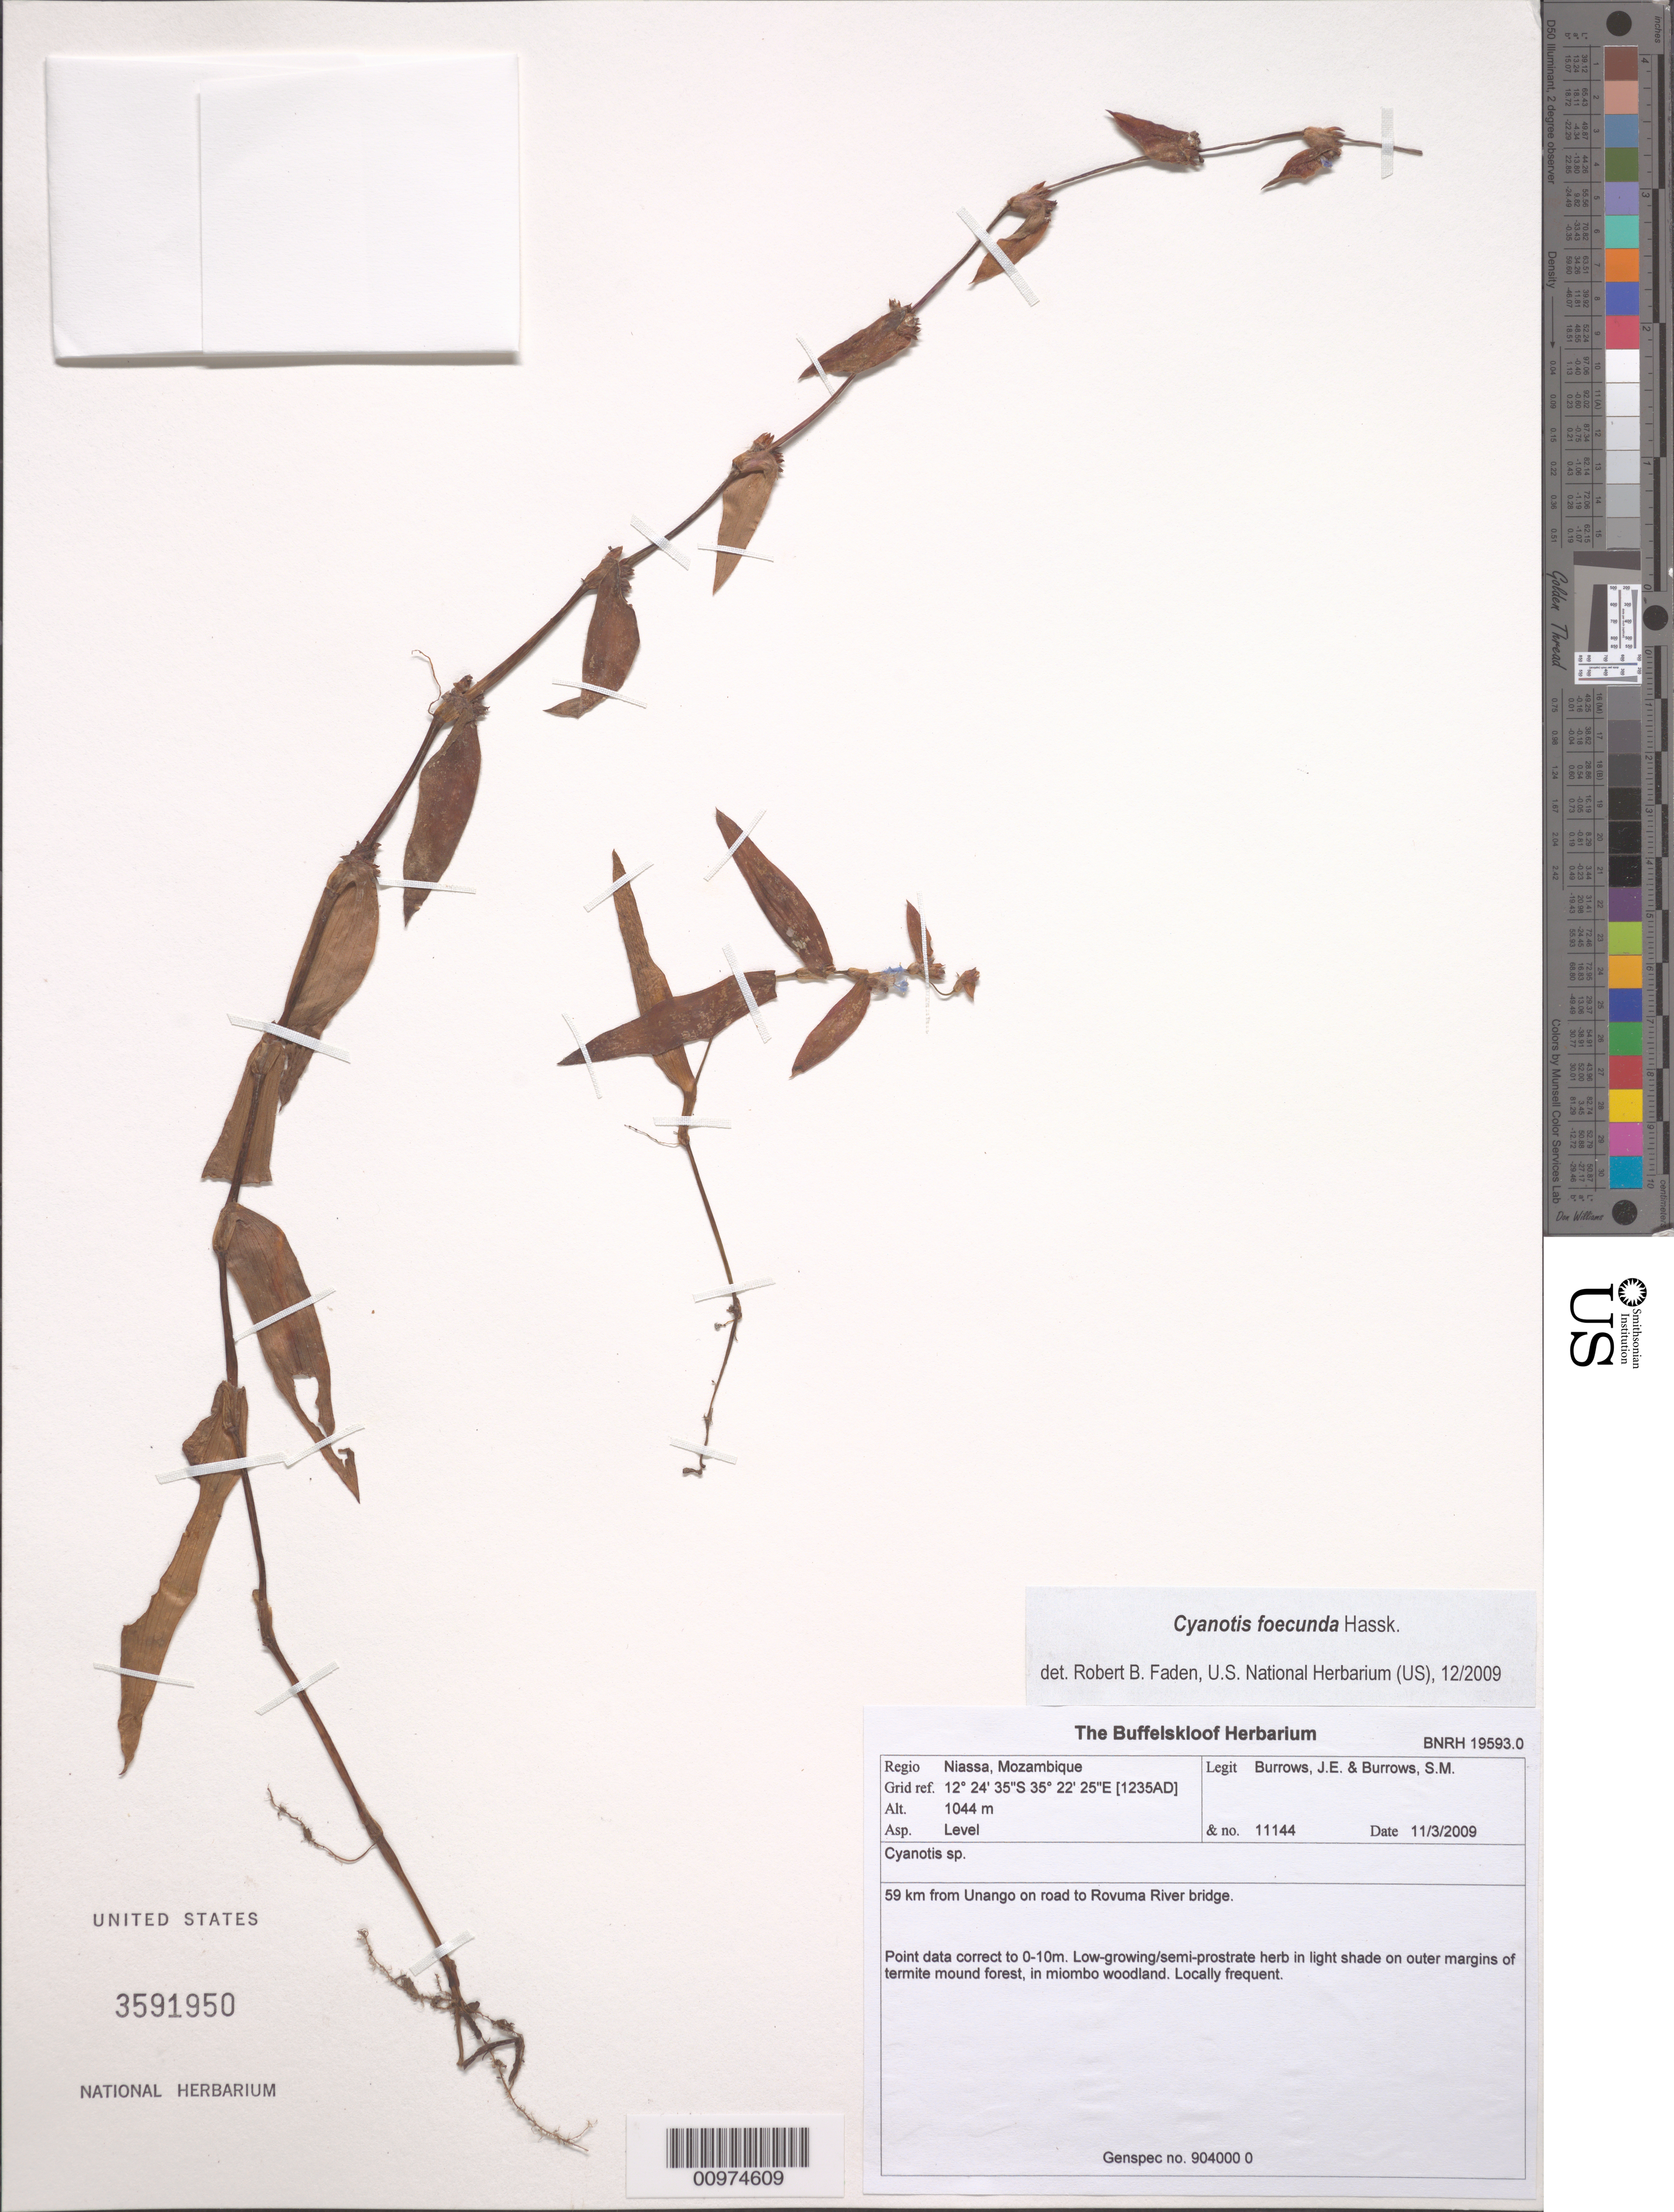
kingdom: Plantae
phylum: Tracheophyta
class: Liliopsida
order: Commelinales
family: Commelinaceae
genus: Cyanotis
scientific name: Cyanotis foecunda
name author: DC. ex Hassk.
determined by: Faden, Robert B., (US), Smithsonian Institution - National Museum of Natural History (UNITED STATES)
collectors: J. Burrows & S. Burrows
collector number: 11144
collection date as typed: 11 Mar 2009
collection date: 2009-03-11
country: Mozambique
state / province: Niassa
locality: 59 km from Unango on road to Rovuma River bridge.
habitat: Low-growing/semi-prostrate herb in light shade on outer marg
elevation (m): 1044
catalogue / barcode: US 3591950